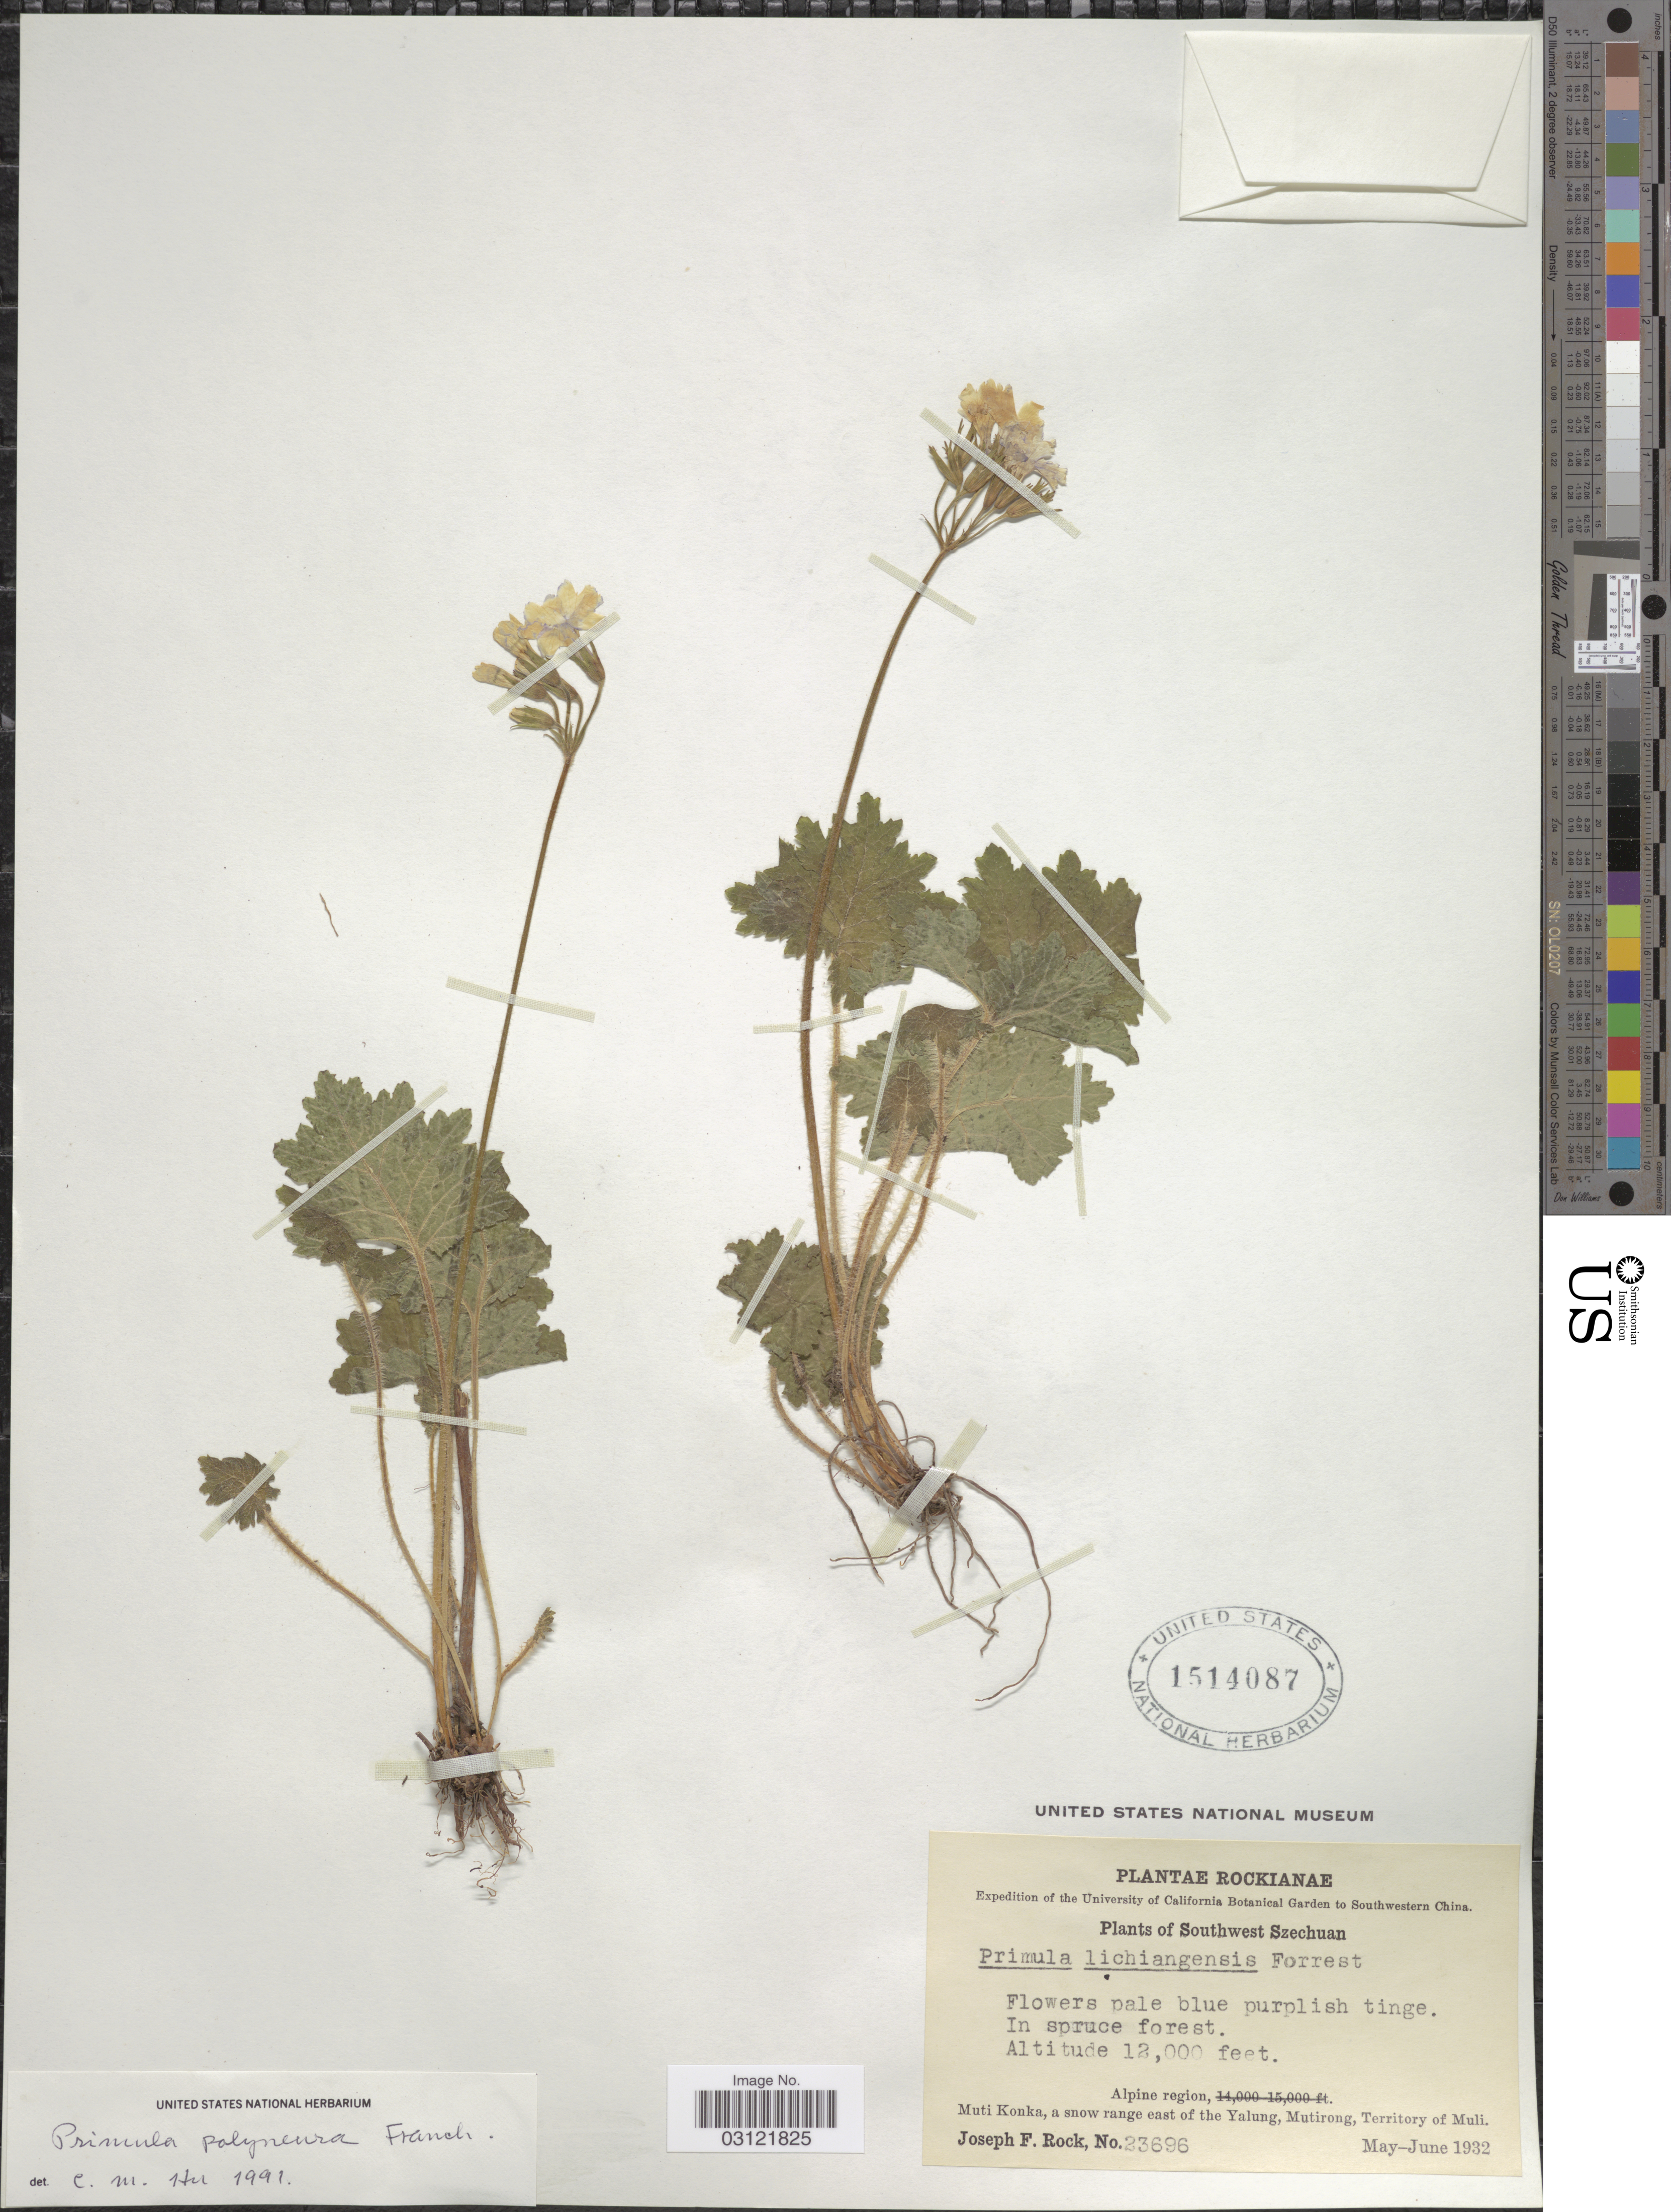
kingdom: Plantae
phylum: Tracheophyta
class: Magnoliopsida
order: Ericales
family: Primulaceae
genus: Primula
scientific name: Primula polyneura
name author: Franch.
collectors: J. F. Rock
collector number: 23696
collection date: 1932-05/1932-06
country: China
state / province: Sichuan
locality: Southwestern China. Southwest Szechuan. Alpine region. Muti Konka, a snow range east of the Yalung, Mutirong, Territory of Muli.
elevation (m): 3658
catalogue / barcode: US 1514087